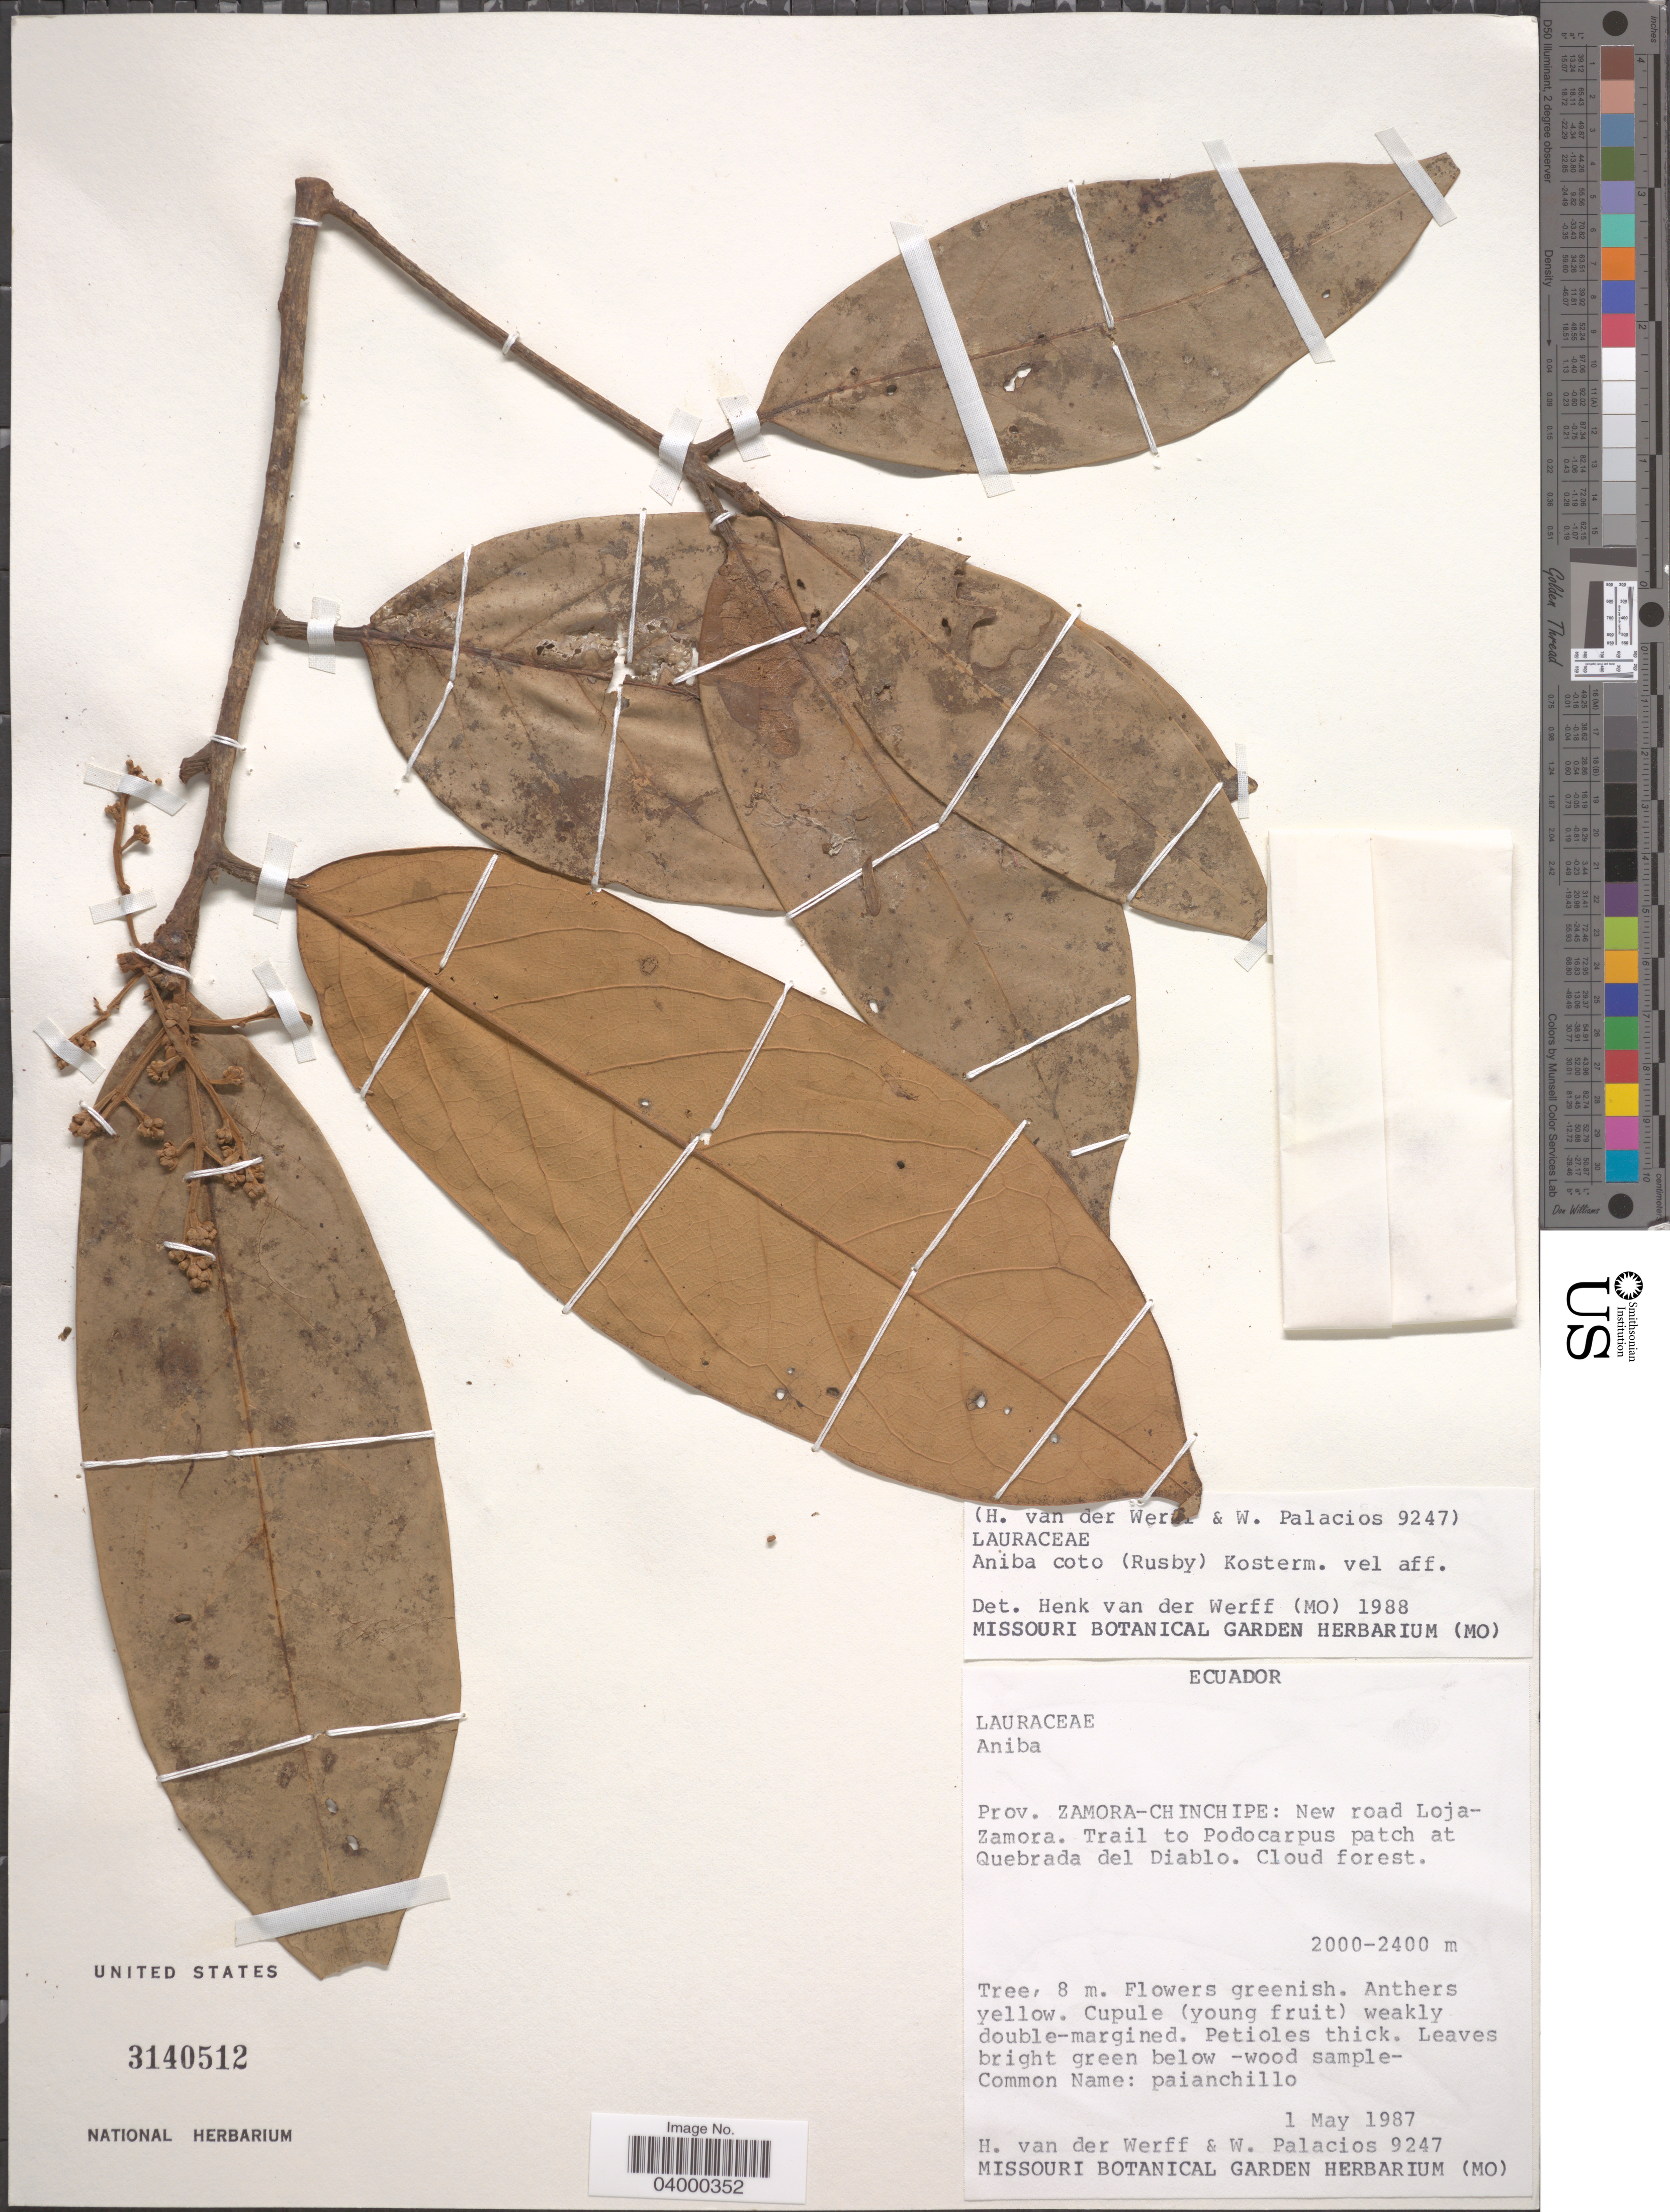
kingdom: Plantae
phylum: Tracheophyta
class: Magnoliopsida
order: Laurales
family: Lauraceae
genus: Aniba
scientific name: Aniba coto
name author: (Rusby) Kosterm. ex J.F. Macbr.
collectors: H. van der Werff & W. Palacios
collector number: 9247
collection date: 1987-05-01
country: Ecuador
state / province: Zamora-Chinchipe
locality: New road Loja-Zamora. Trail to Podocarpus patch at Quebrada del Diablo.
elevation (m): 2000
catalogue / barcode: US 3140512